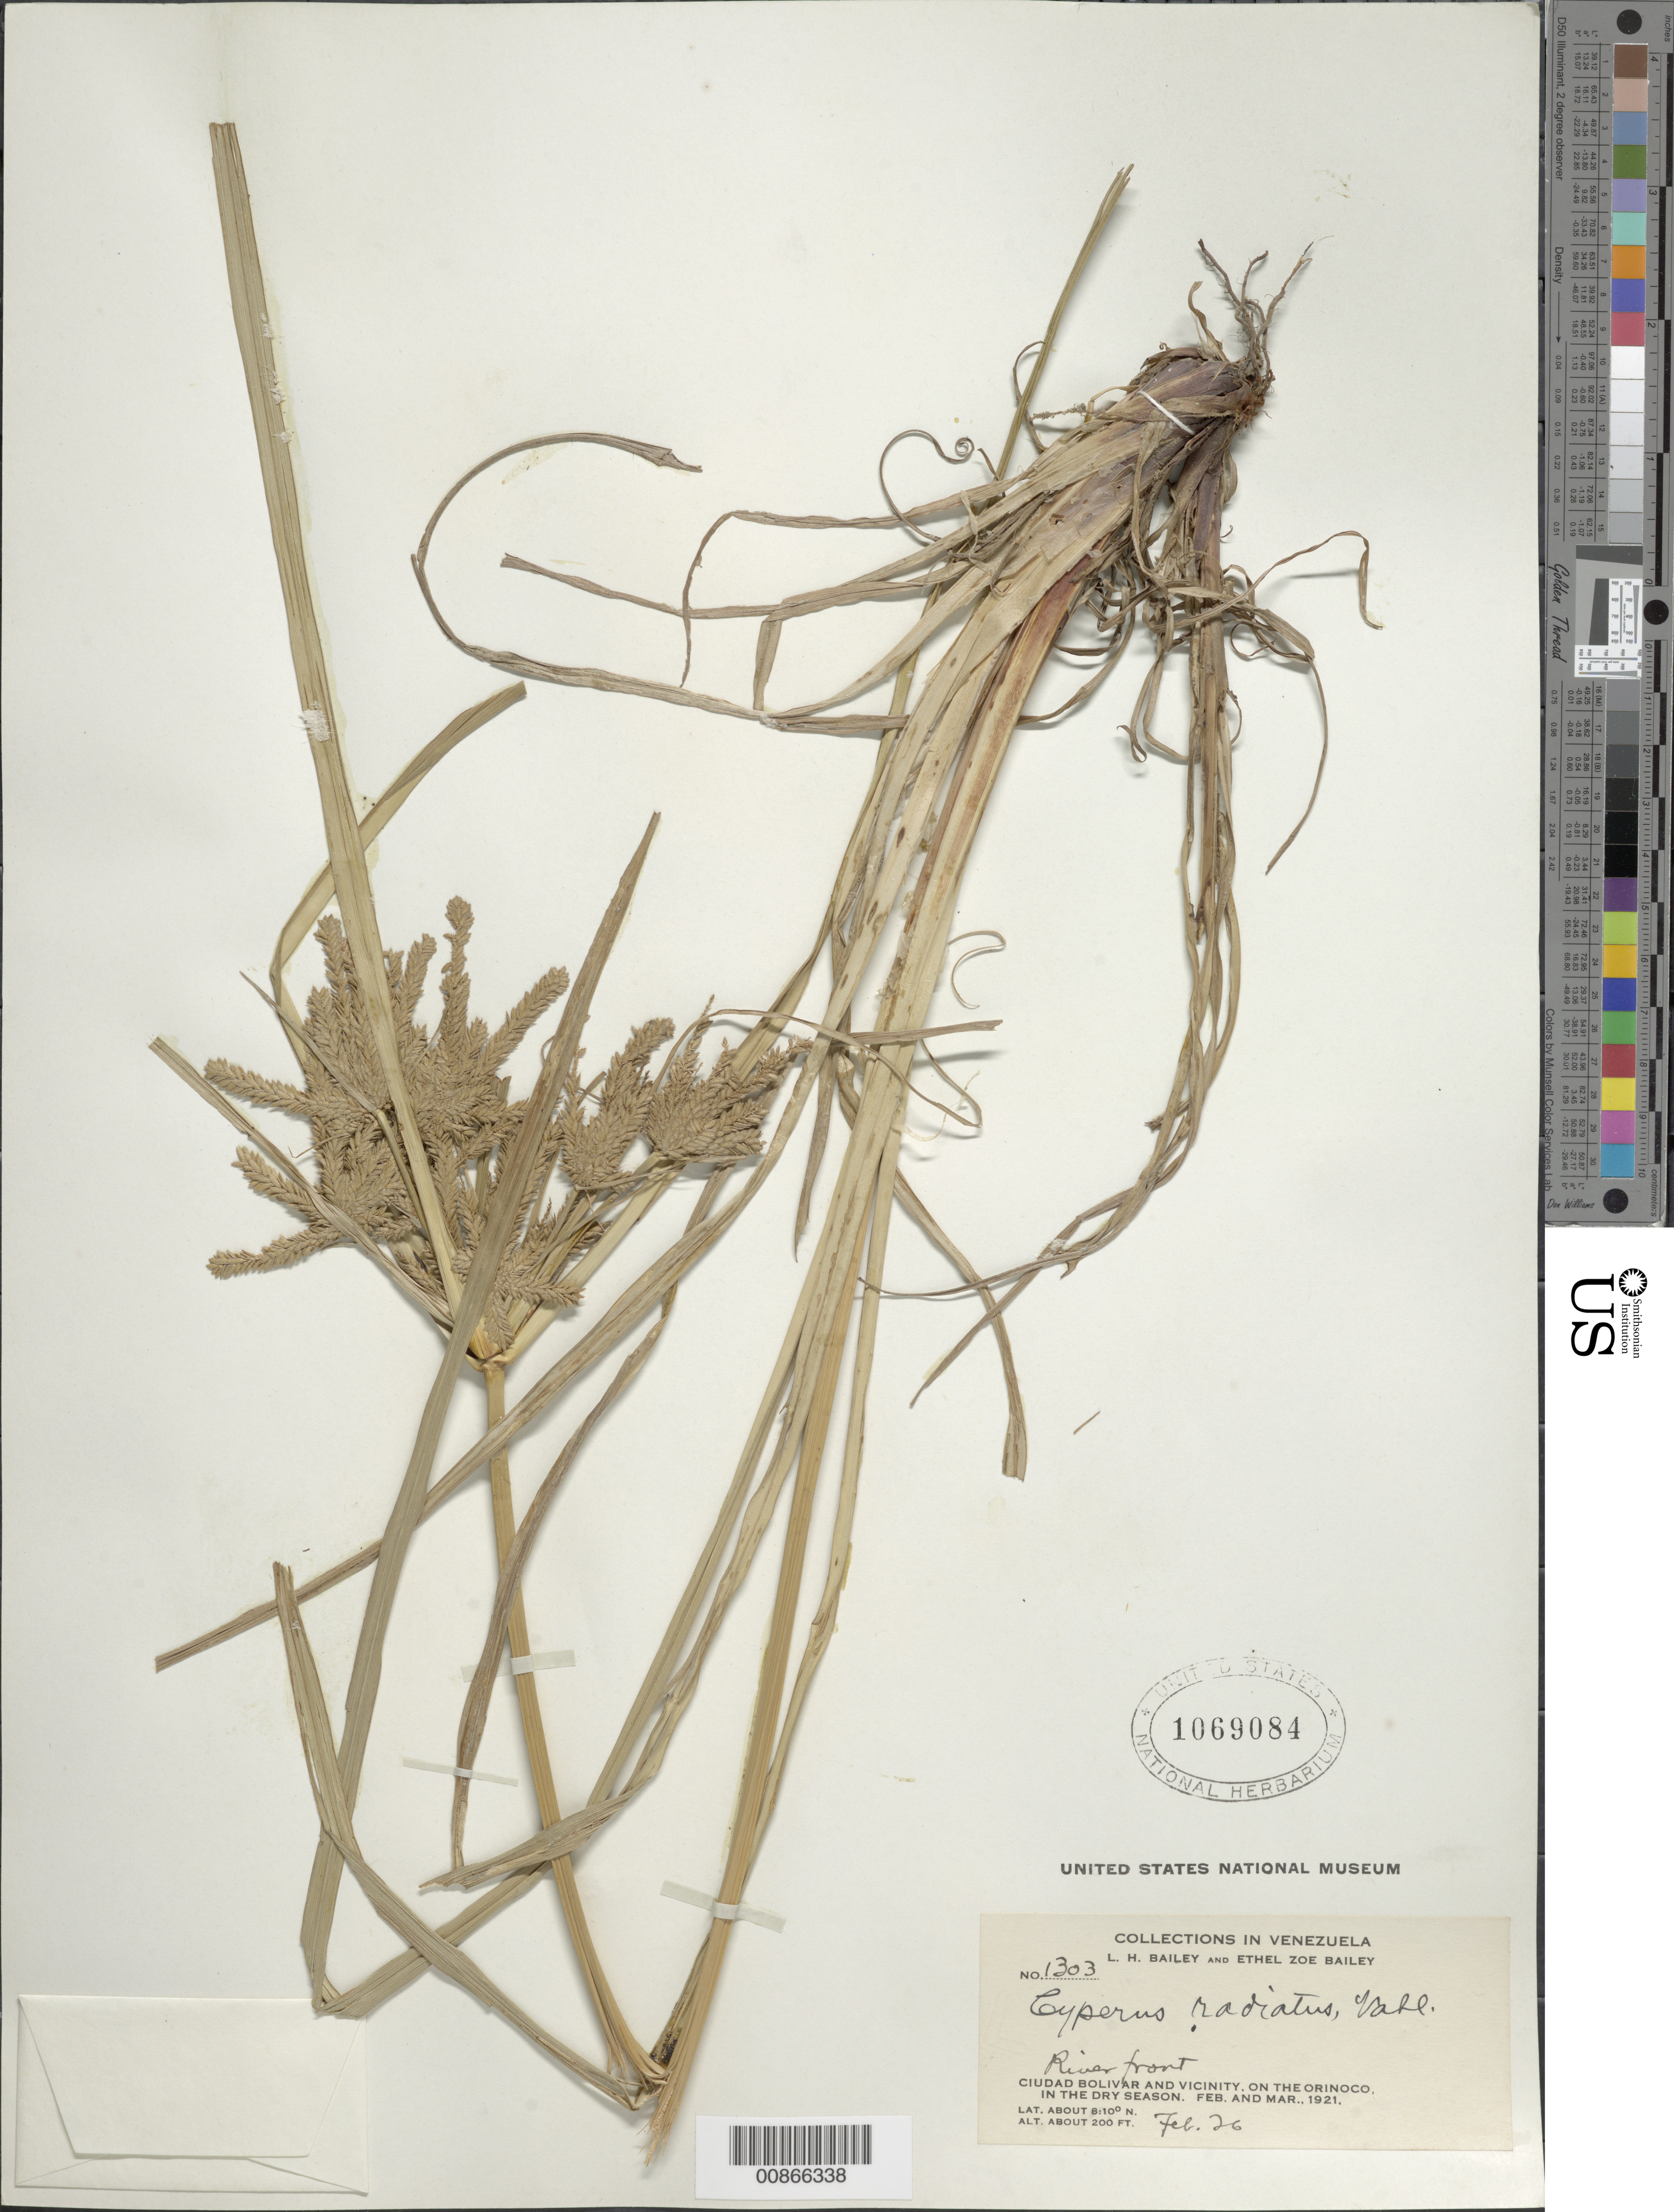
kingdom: Plantae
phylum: Tracheophyta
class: Liliopsida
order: Poales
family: Cyperaceae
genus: Cyperus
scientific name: Cyperus imbricatus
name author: Retz.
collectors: L. H. Bailey & E. Z. Bailey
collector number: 1303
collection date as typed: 26-Feb-21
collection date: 1921-02-26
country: Venezuela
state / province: Bolívar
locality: Ciudad Bolívar and vicinity, Orinoco R.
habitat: Dry season; riverfront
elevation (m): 61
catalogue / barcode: US 1069084